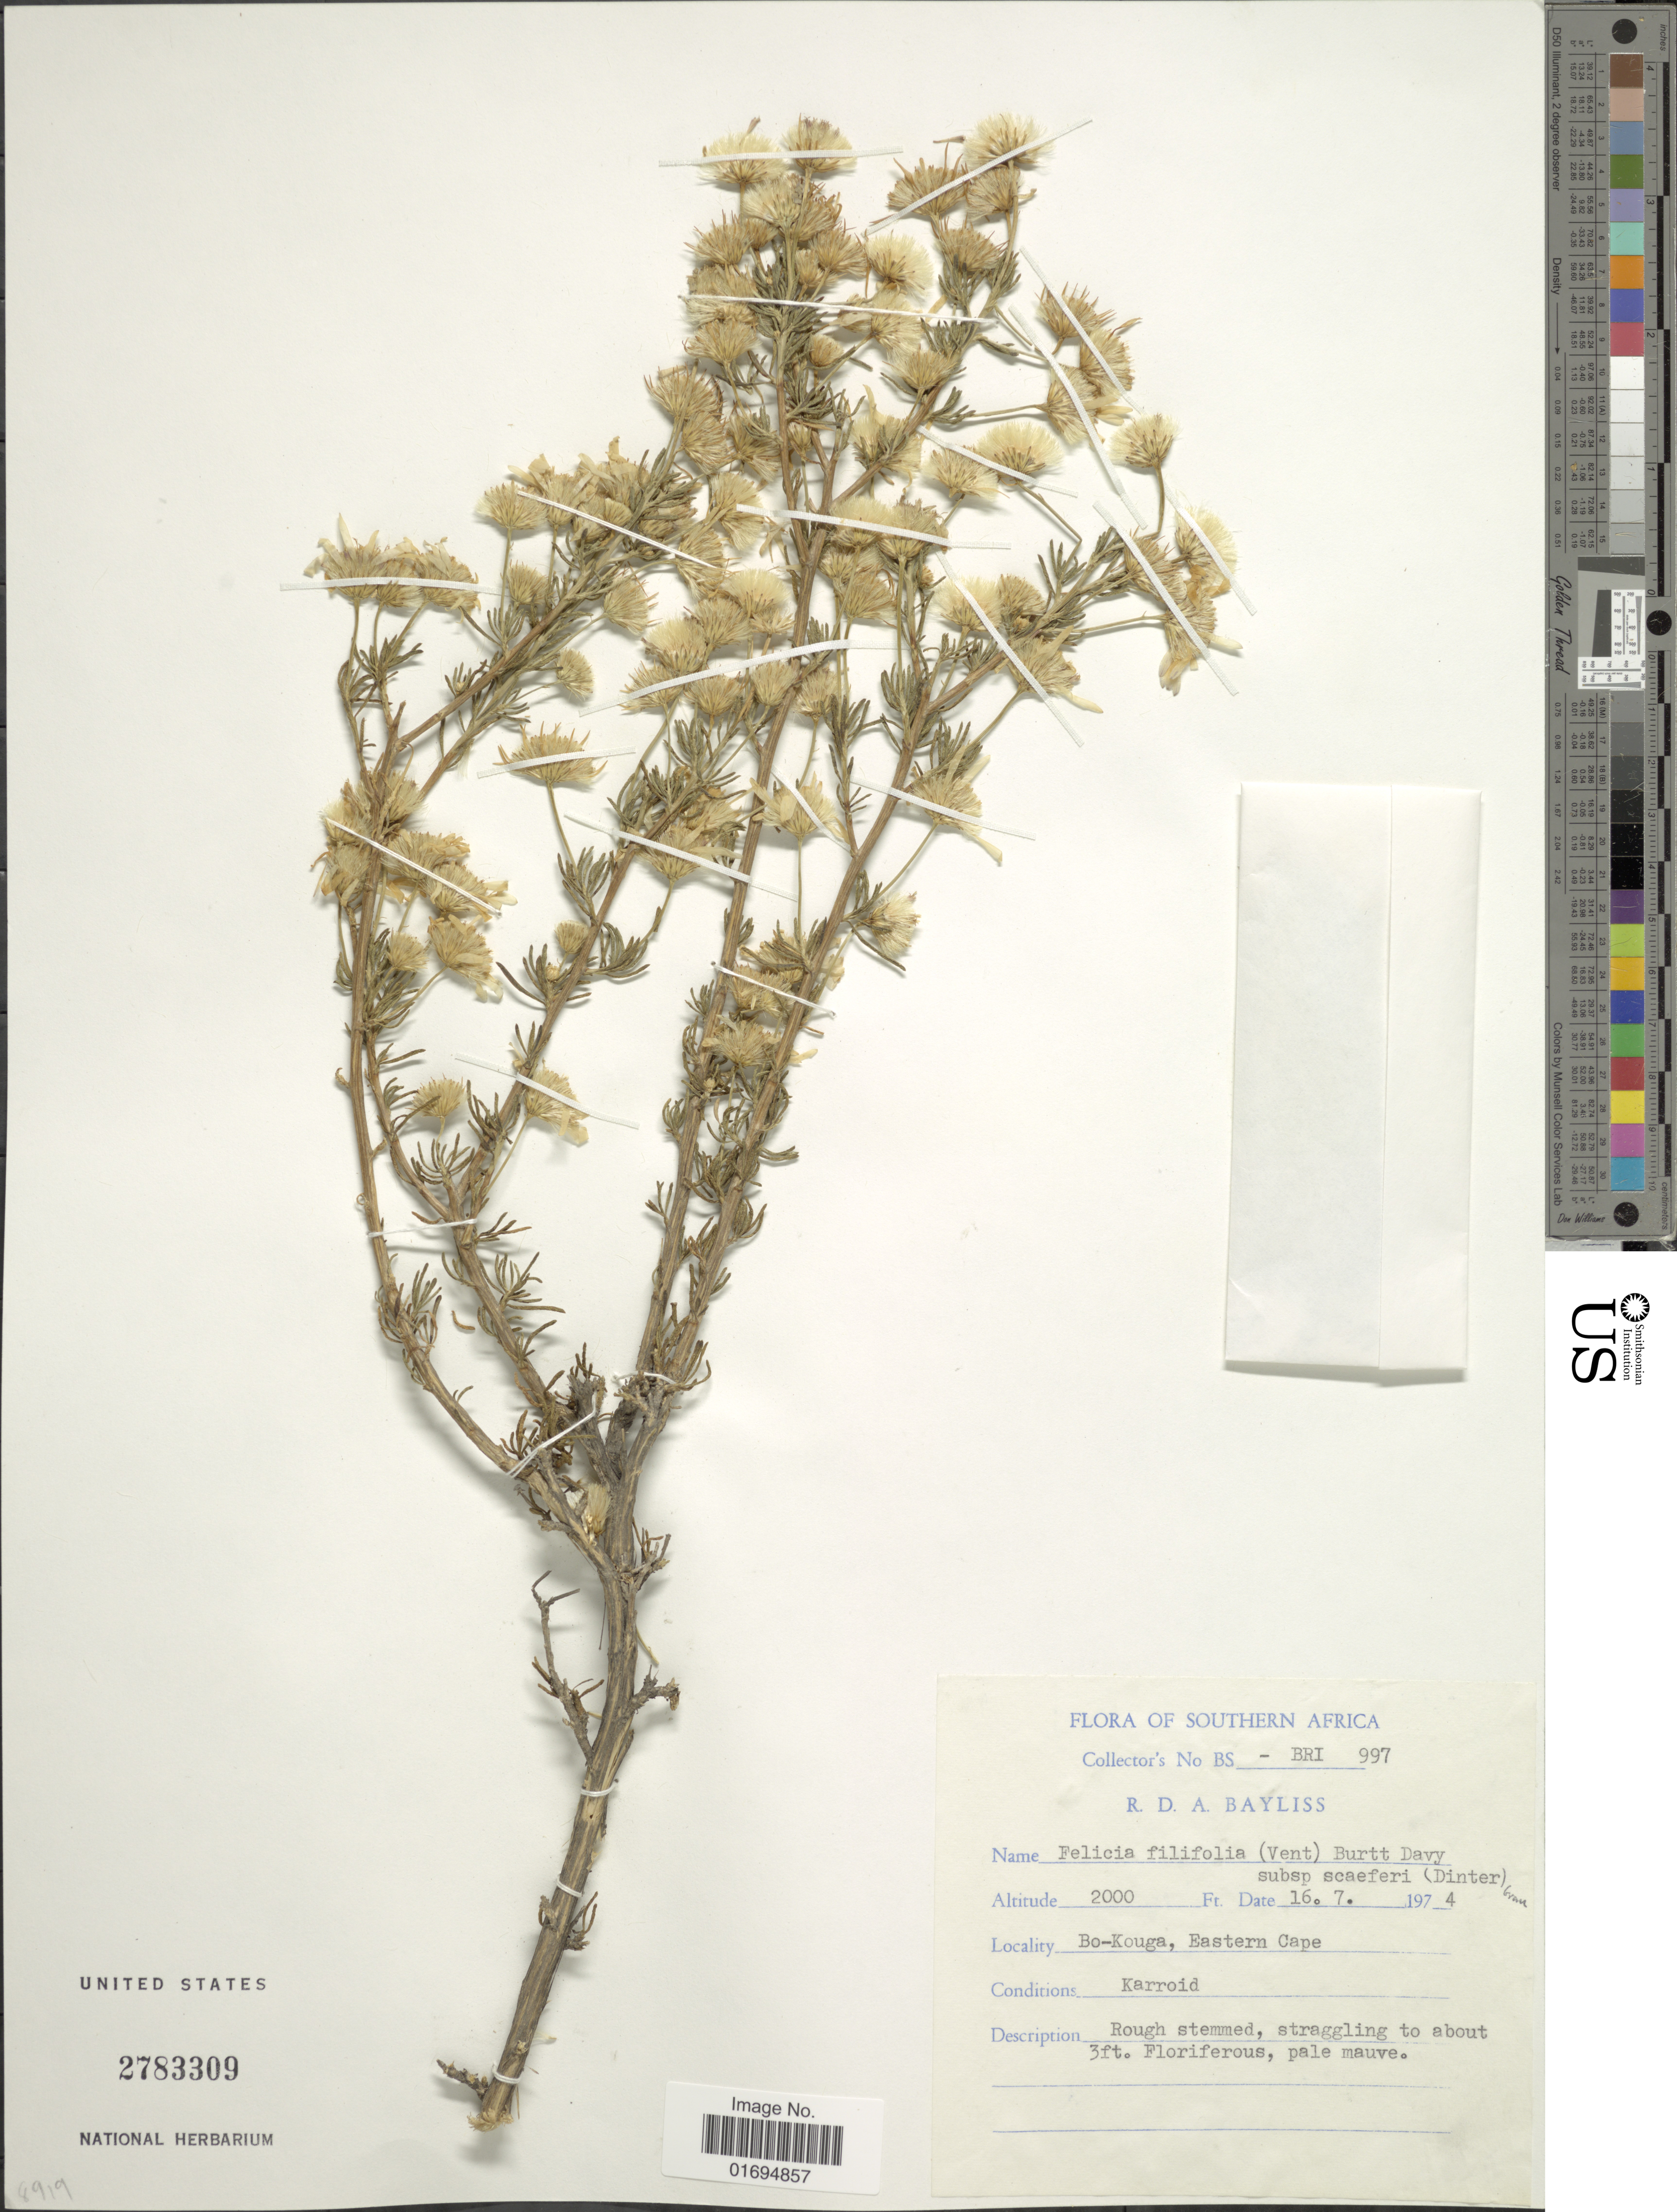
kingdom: Plantae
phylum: Tracheophyta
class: Magnoliopsida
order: Asterales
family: Asteraceae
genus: Felicia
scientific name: Felicia filifolia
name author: (Vent.) Burtt Davy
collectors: R. Bayliss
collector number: BRI997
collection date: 1974-07-16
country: South Africa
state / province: Eastern Cape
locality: Bo-Kouga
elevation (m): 610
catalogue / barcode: US 2783309